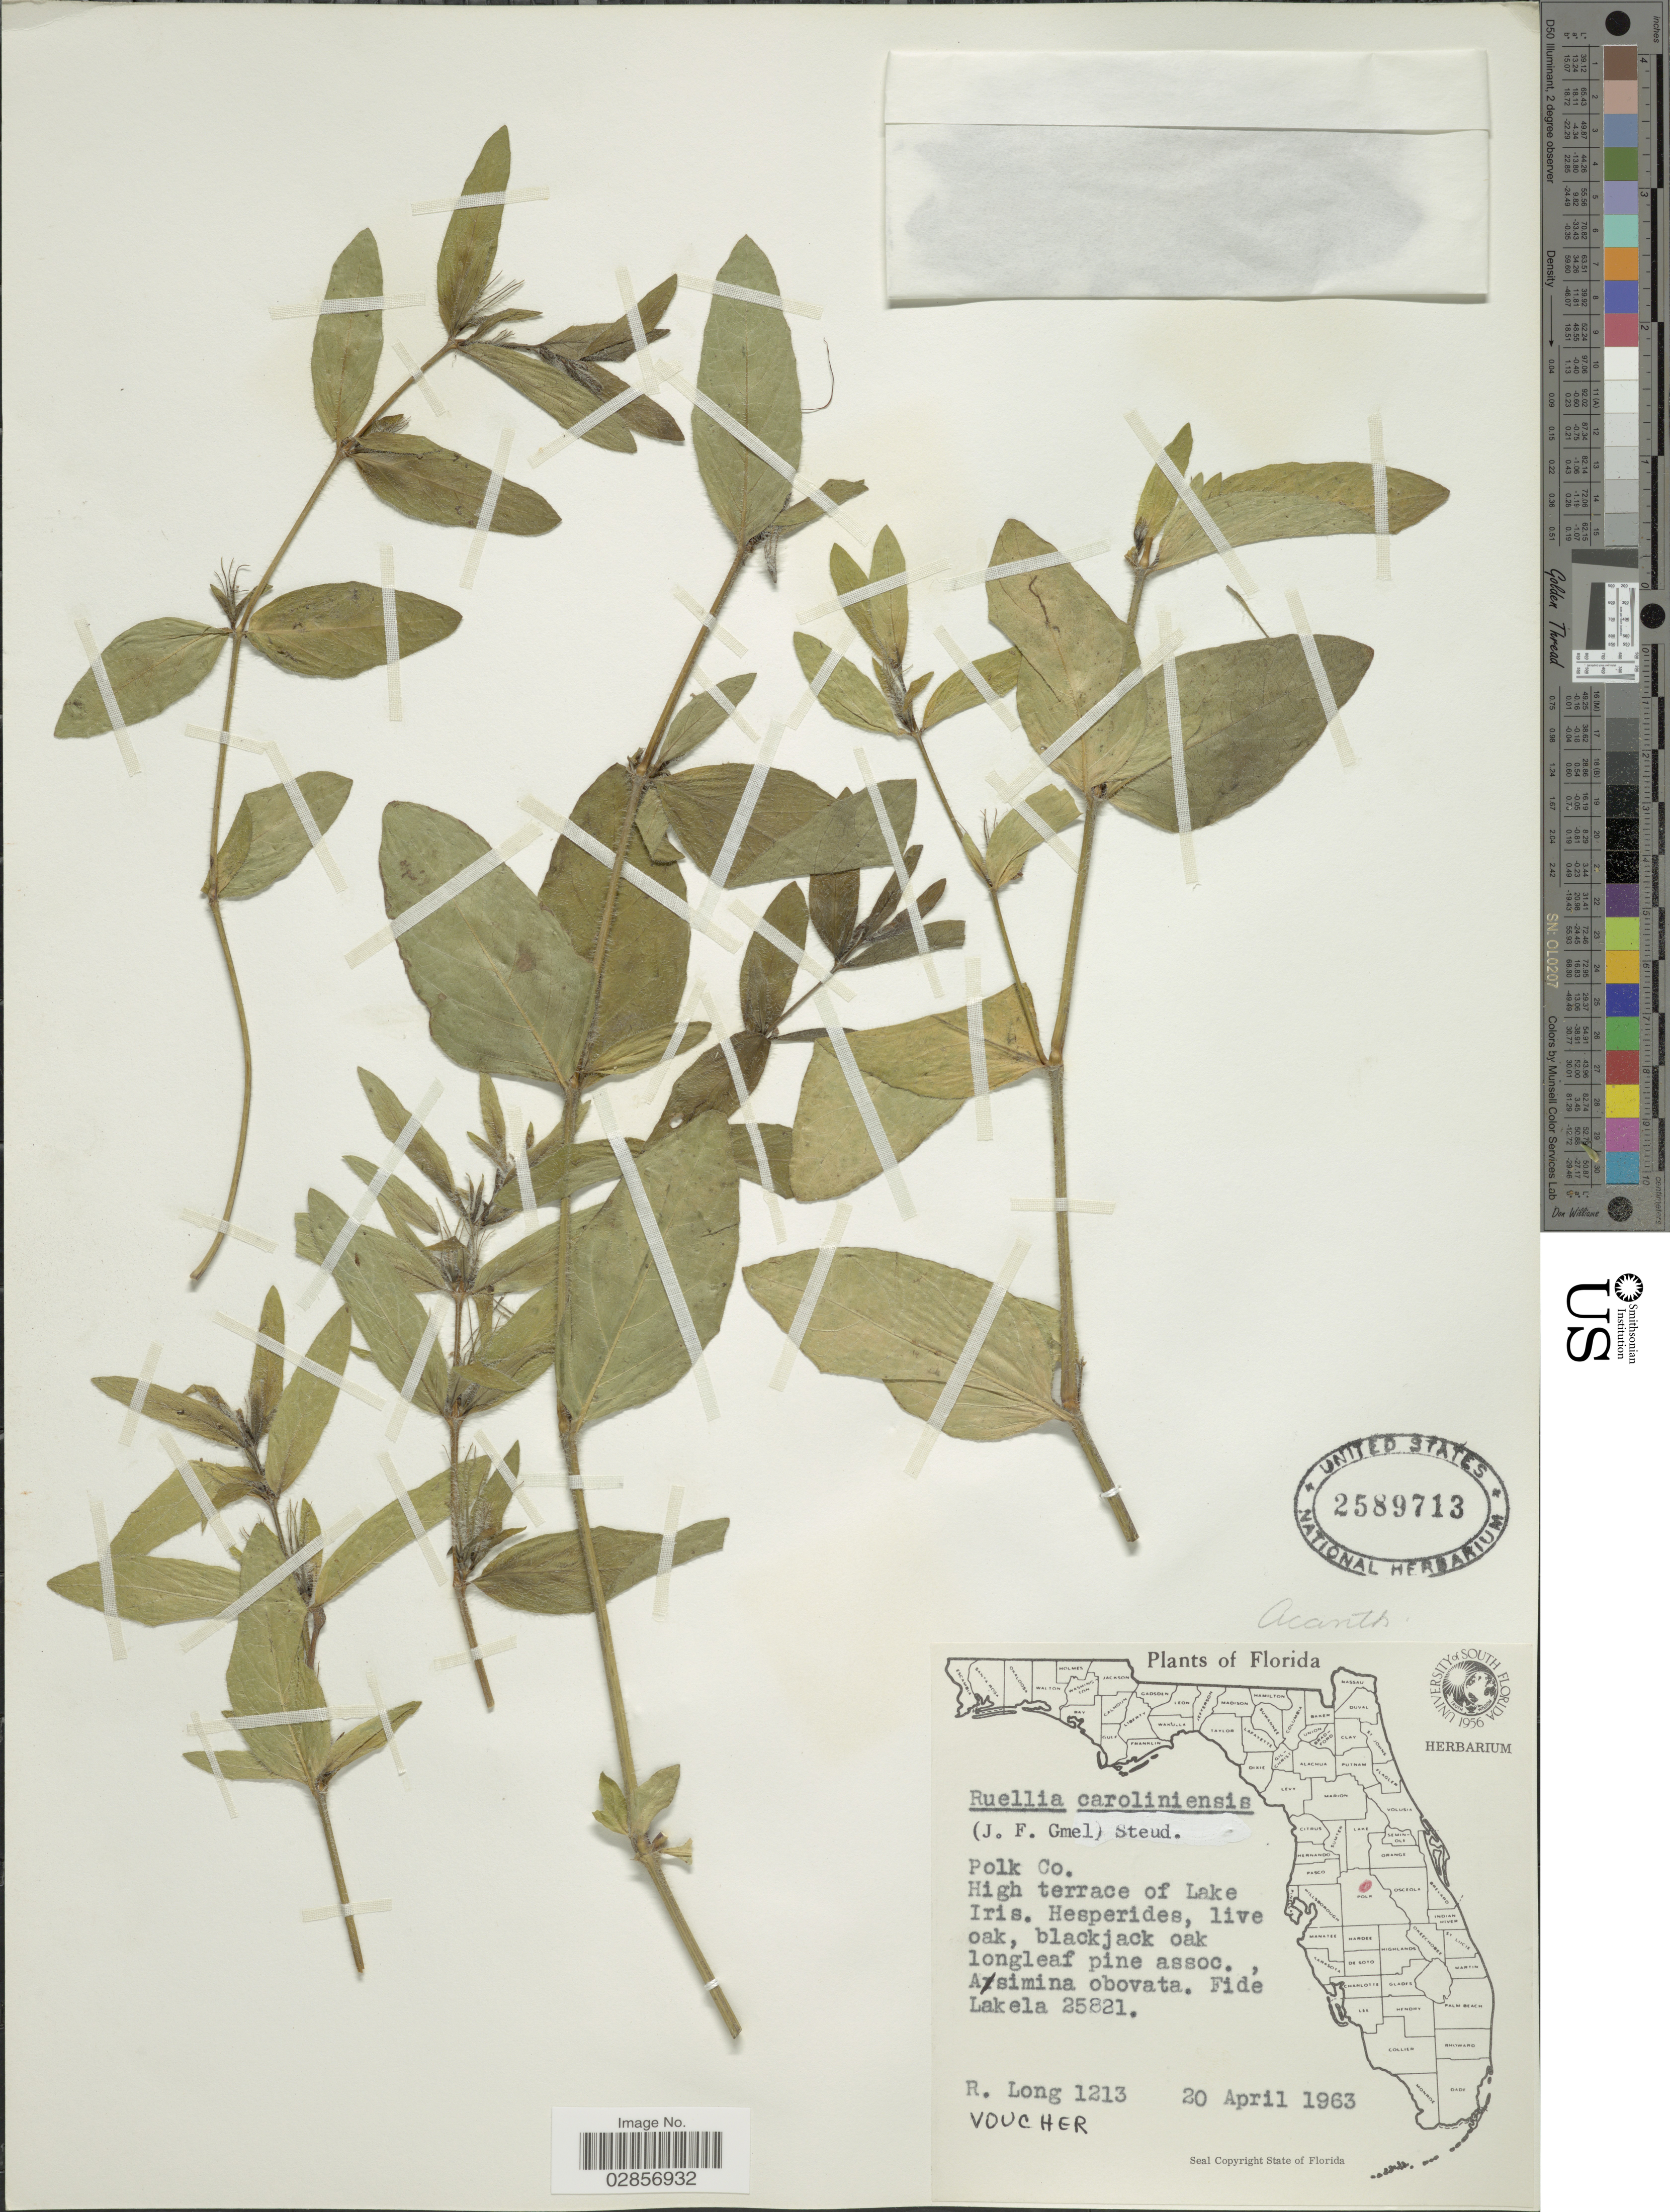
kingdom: Plantae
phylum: Tracheophyta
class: Magnoliopsida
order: Lamiales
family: Acanthaceae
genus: Ruellia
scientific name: Ruellia caroliniensis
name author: (J.F. Gmel.) Steud.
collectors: R. Long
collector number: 1213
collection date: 1963-04-20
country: United States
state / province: Florida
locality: Polk Co. High terrace of Lake Iris.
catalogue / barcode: US 2589713